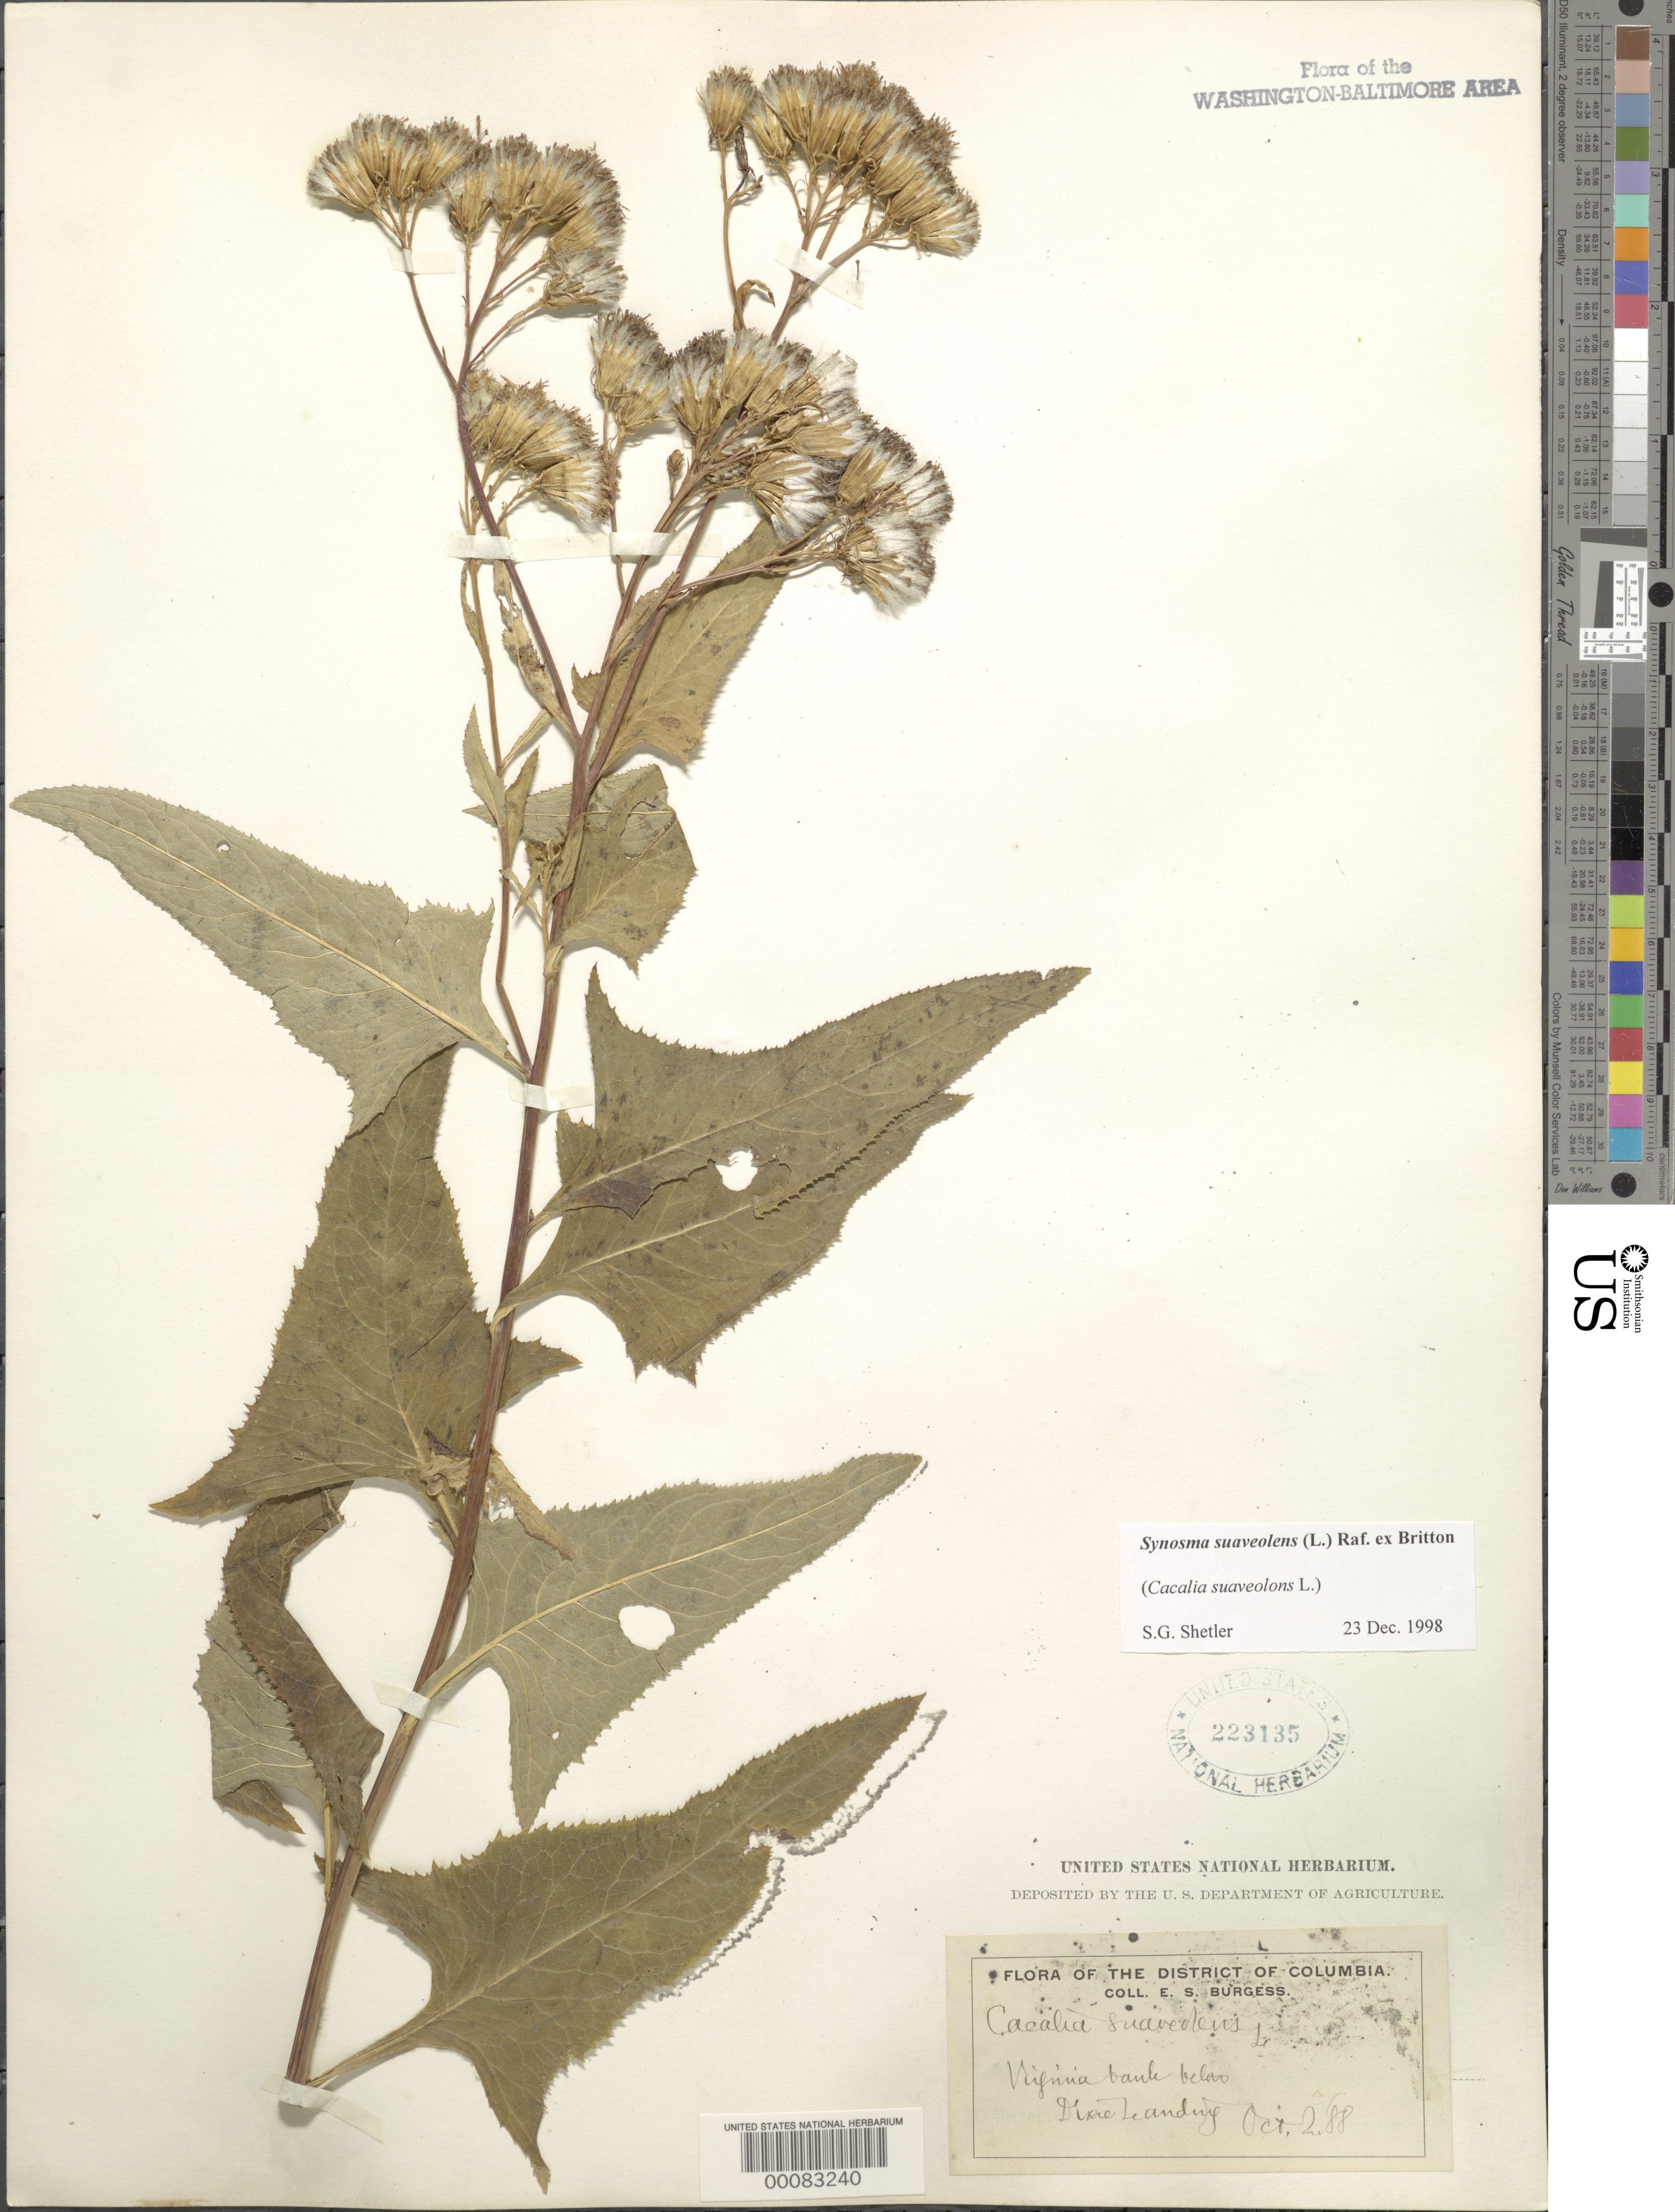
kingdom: Plantae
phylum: Tracheophyta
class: Magnoliopsida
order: Asterales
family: Asteraceae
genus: Hasteola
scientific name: Hasteola suaveolens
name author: (L.) Pojark.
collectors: E. Burgess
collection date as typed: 02 Oct 1888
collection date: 1888-10-02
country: United States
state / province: Virginia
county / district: Arlington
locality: Below Dixie Landing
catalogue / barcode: US 223135